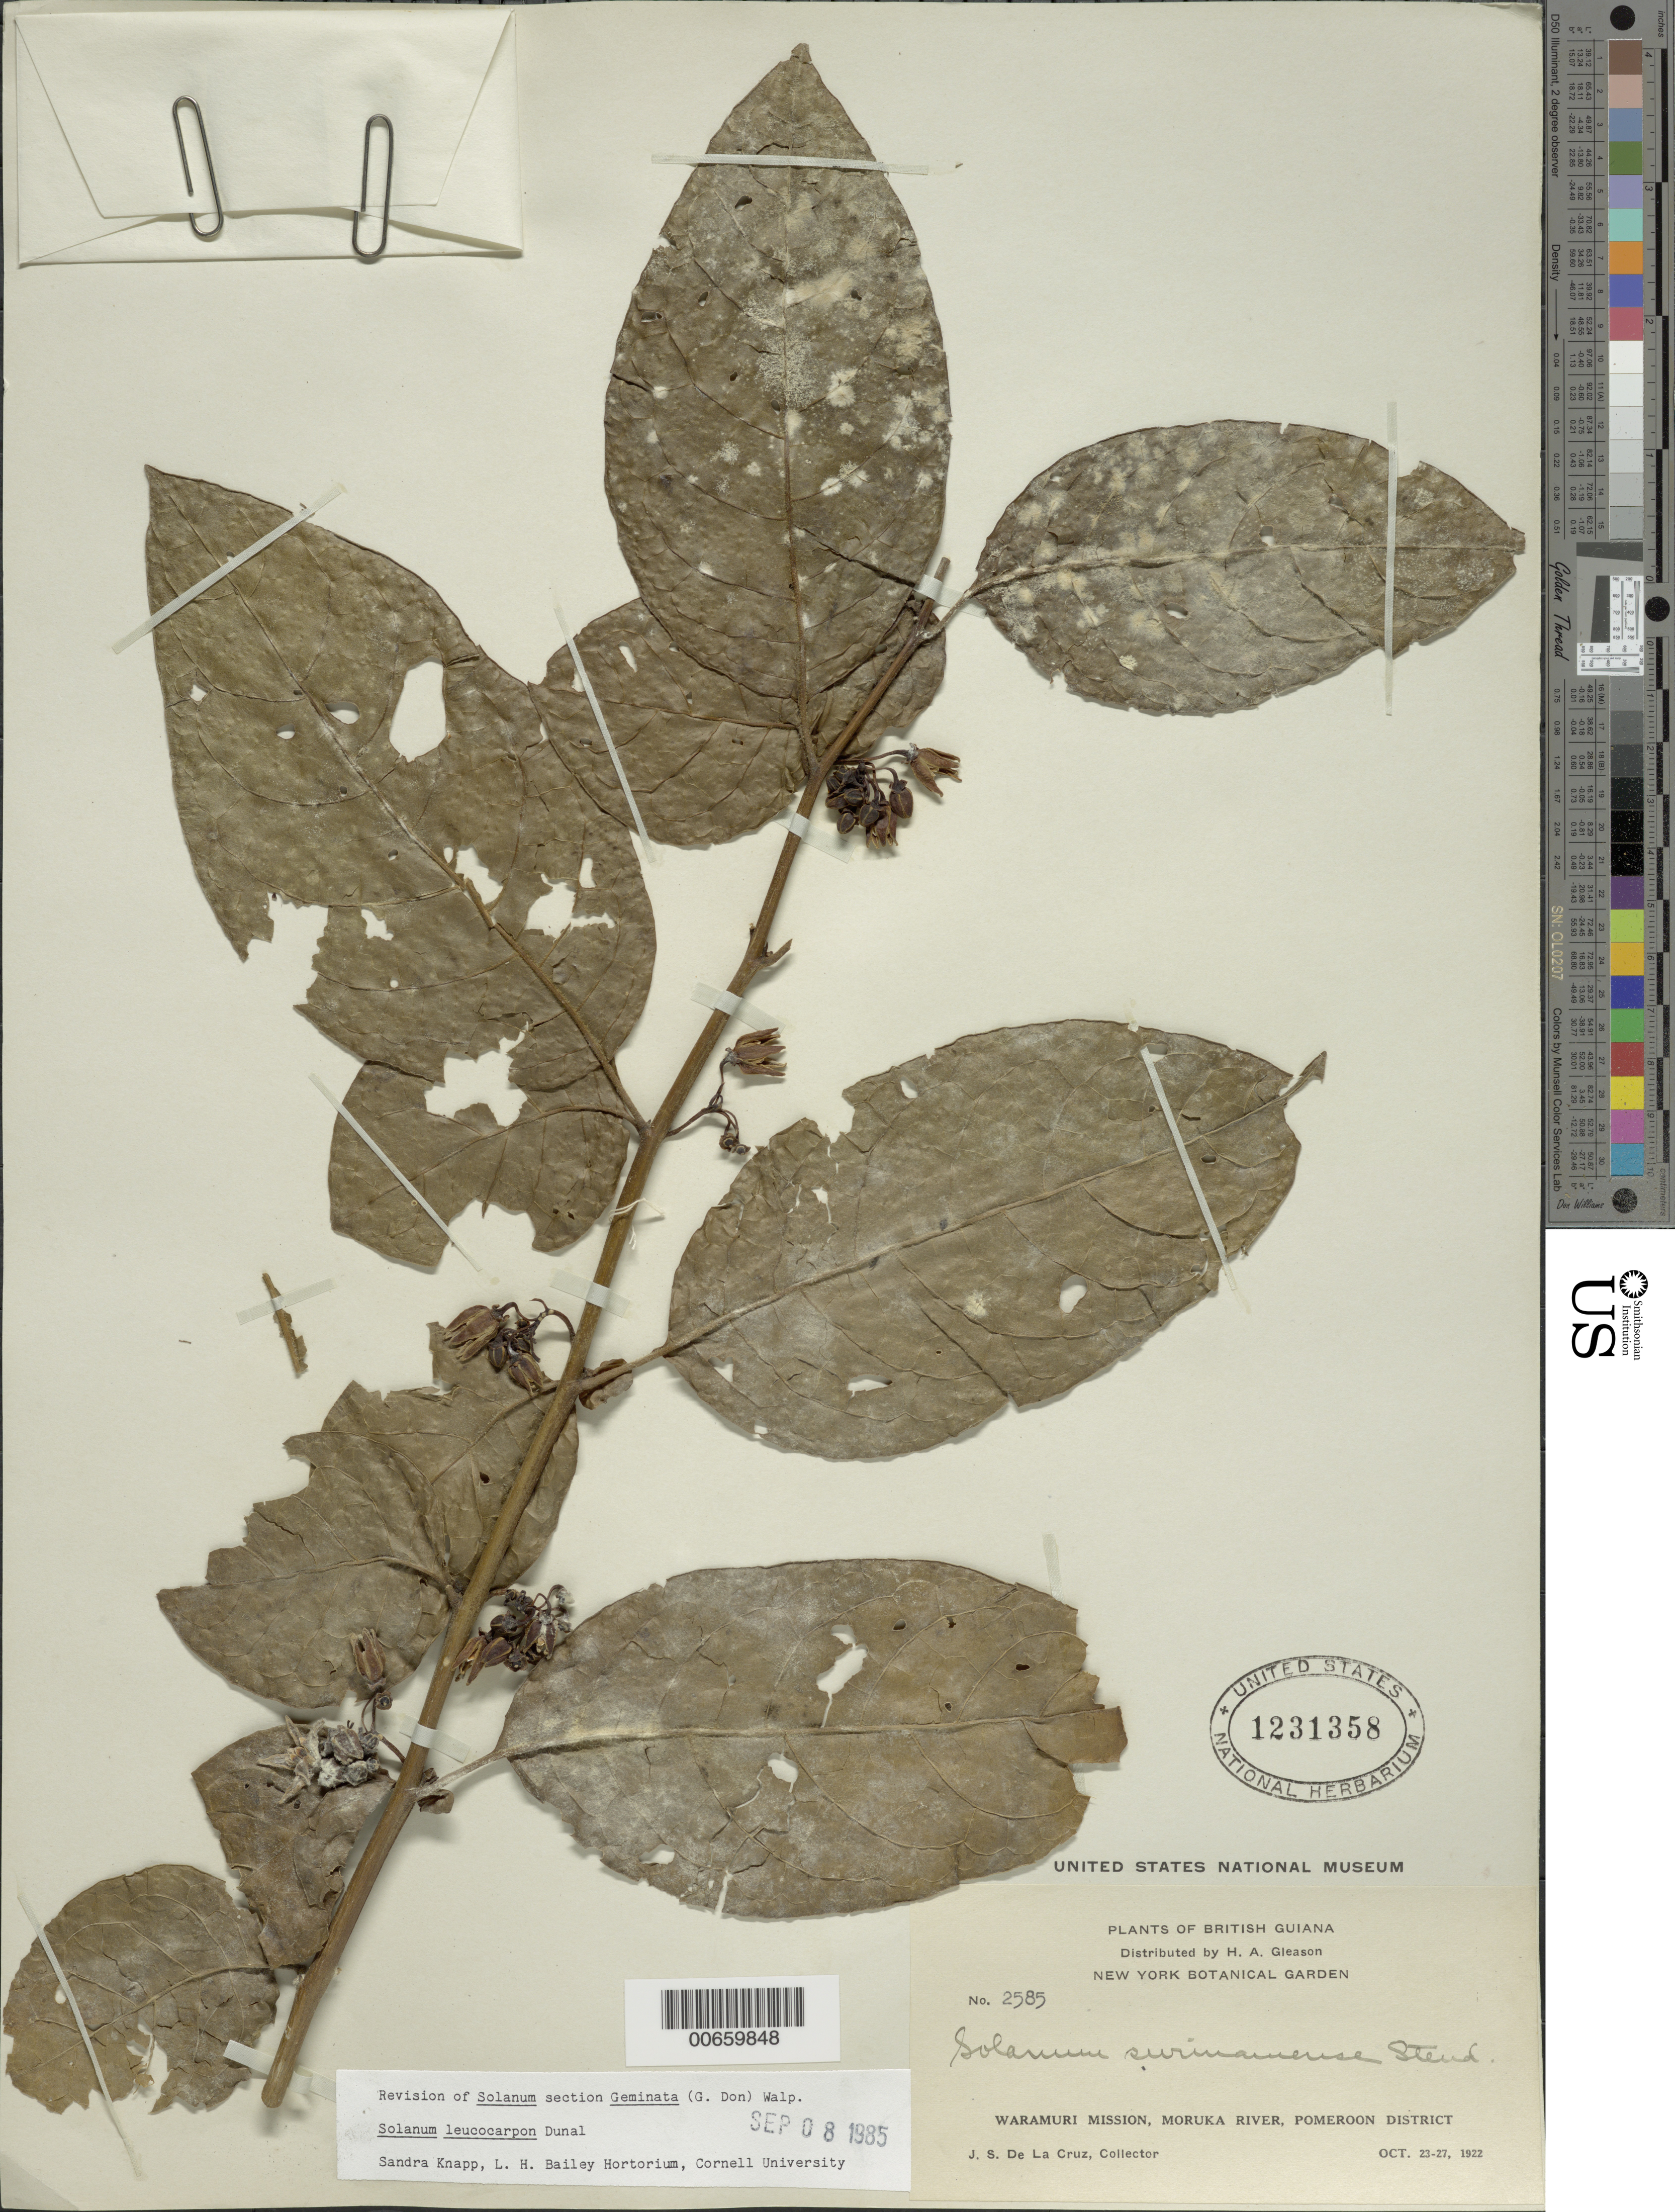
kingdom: Plantae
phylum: Tracheophyta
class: Magnoliopsida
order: Solanales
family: Solanaceae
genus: Solanum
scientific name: Solanum leucocarpon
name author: Dunal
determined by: Knapp, S. D.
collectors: J. S. de la Cruz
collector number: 2585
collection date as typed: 10 Oct 1922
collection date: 1922-10-10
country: Guyana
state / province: Pomeroon-Supenaam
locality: Waramuri Mission, Moruka R., Pomeroon Dist.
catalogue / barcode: US 1231358